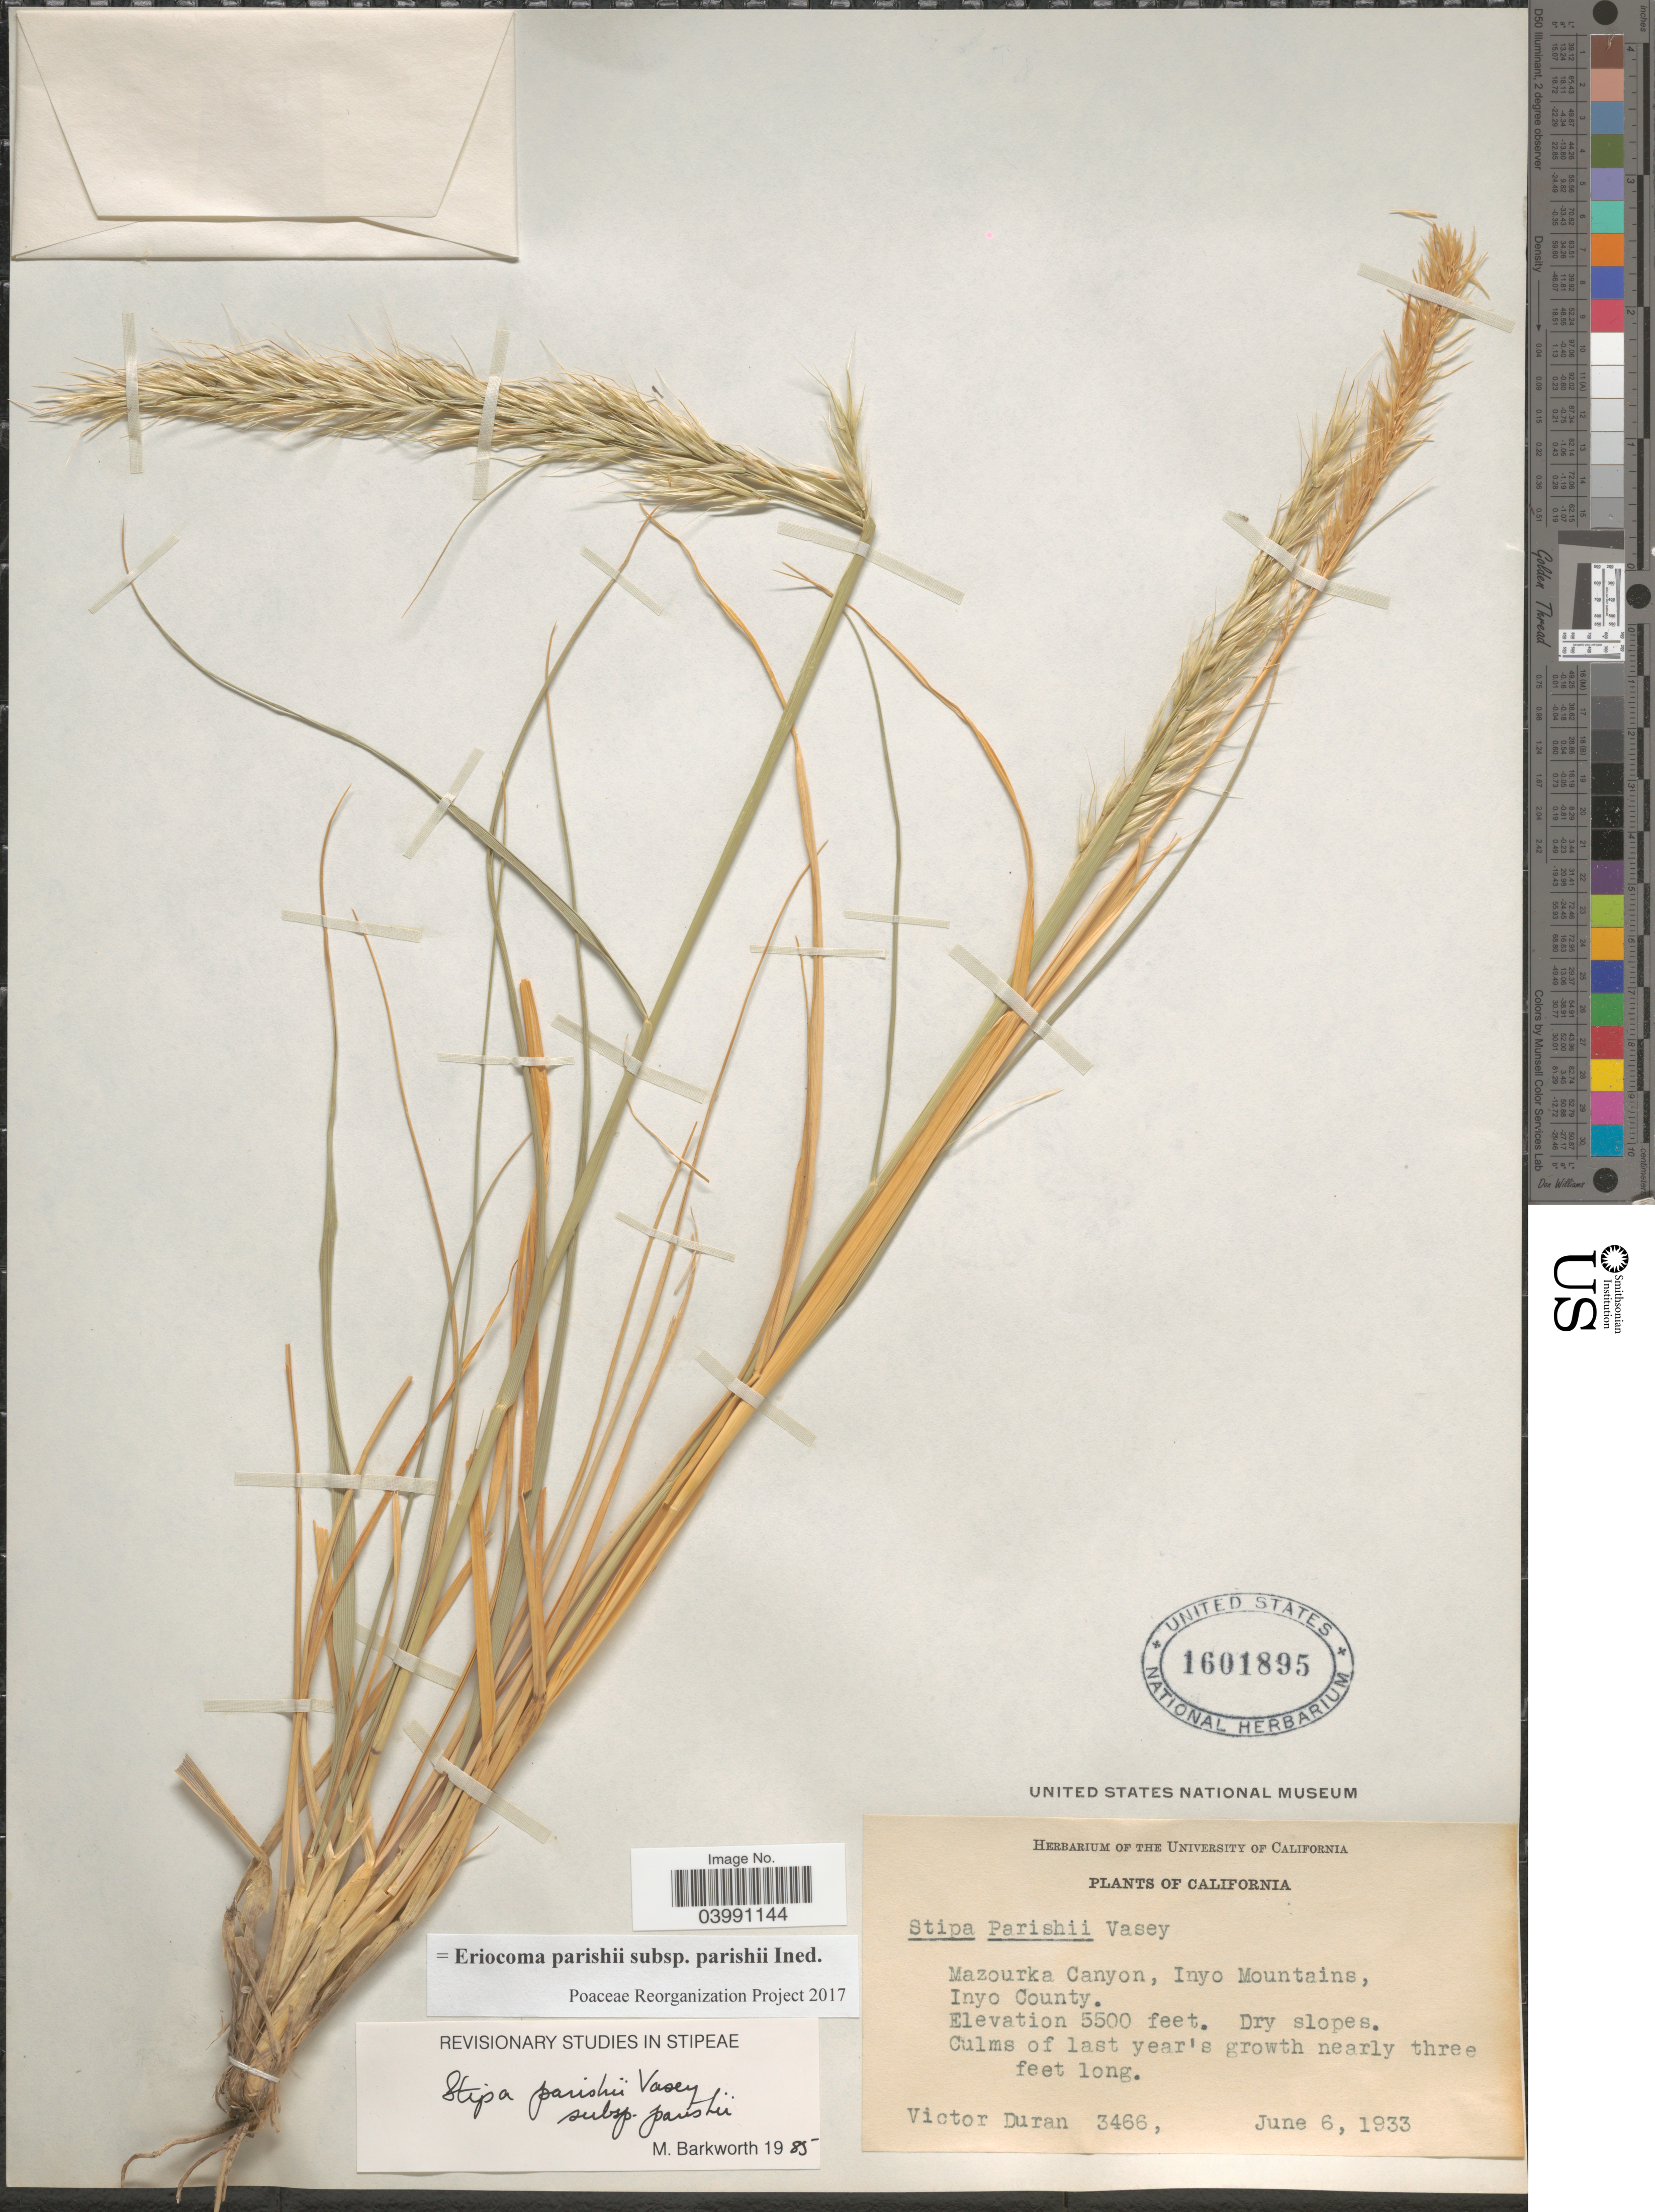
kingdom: Plantae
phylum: Tracheophyta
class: Liliopsida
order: Poales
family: Poaceae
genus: Eriocoma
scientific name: Eriocoma parishii subsp. parishii ined.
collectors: V. Duran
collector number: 3466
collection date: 1933-06-06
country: United States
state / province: California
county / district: Inyo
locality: Mazourka Canyon, Inyo Mountains, Inyo County.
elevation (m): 1676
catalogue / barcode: US 1601895